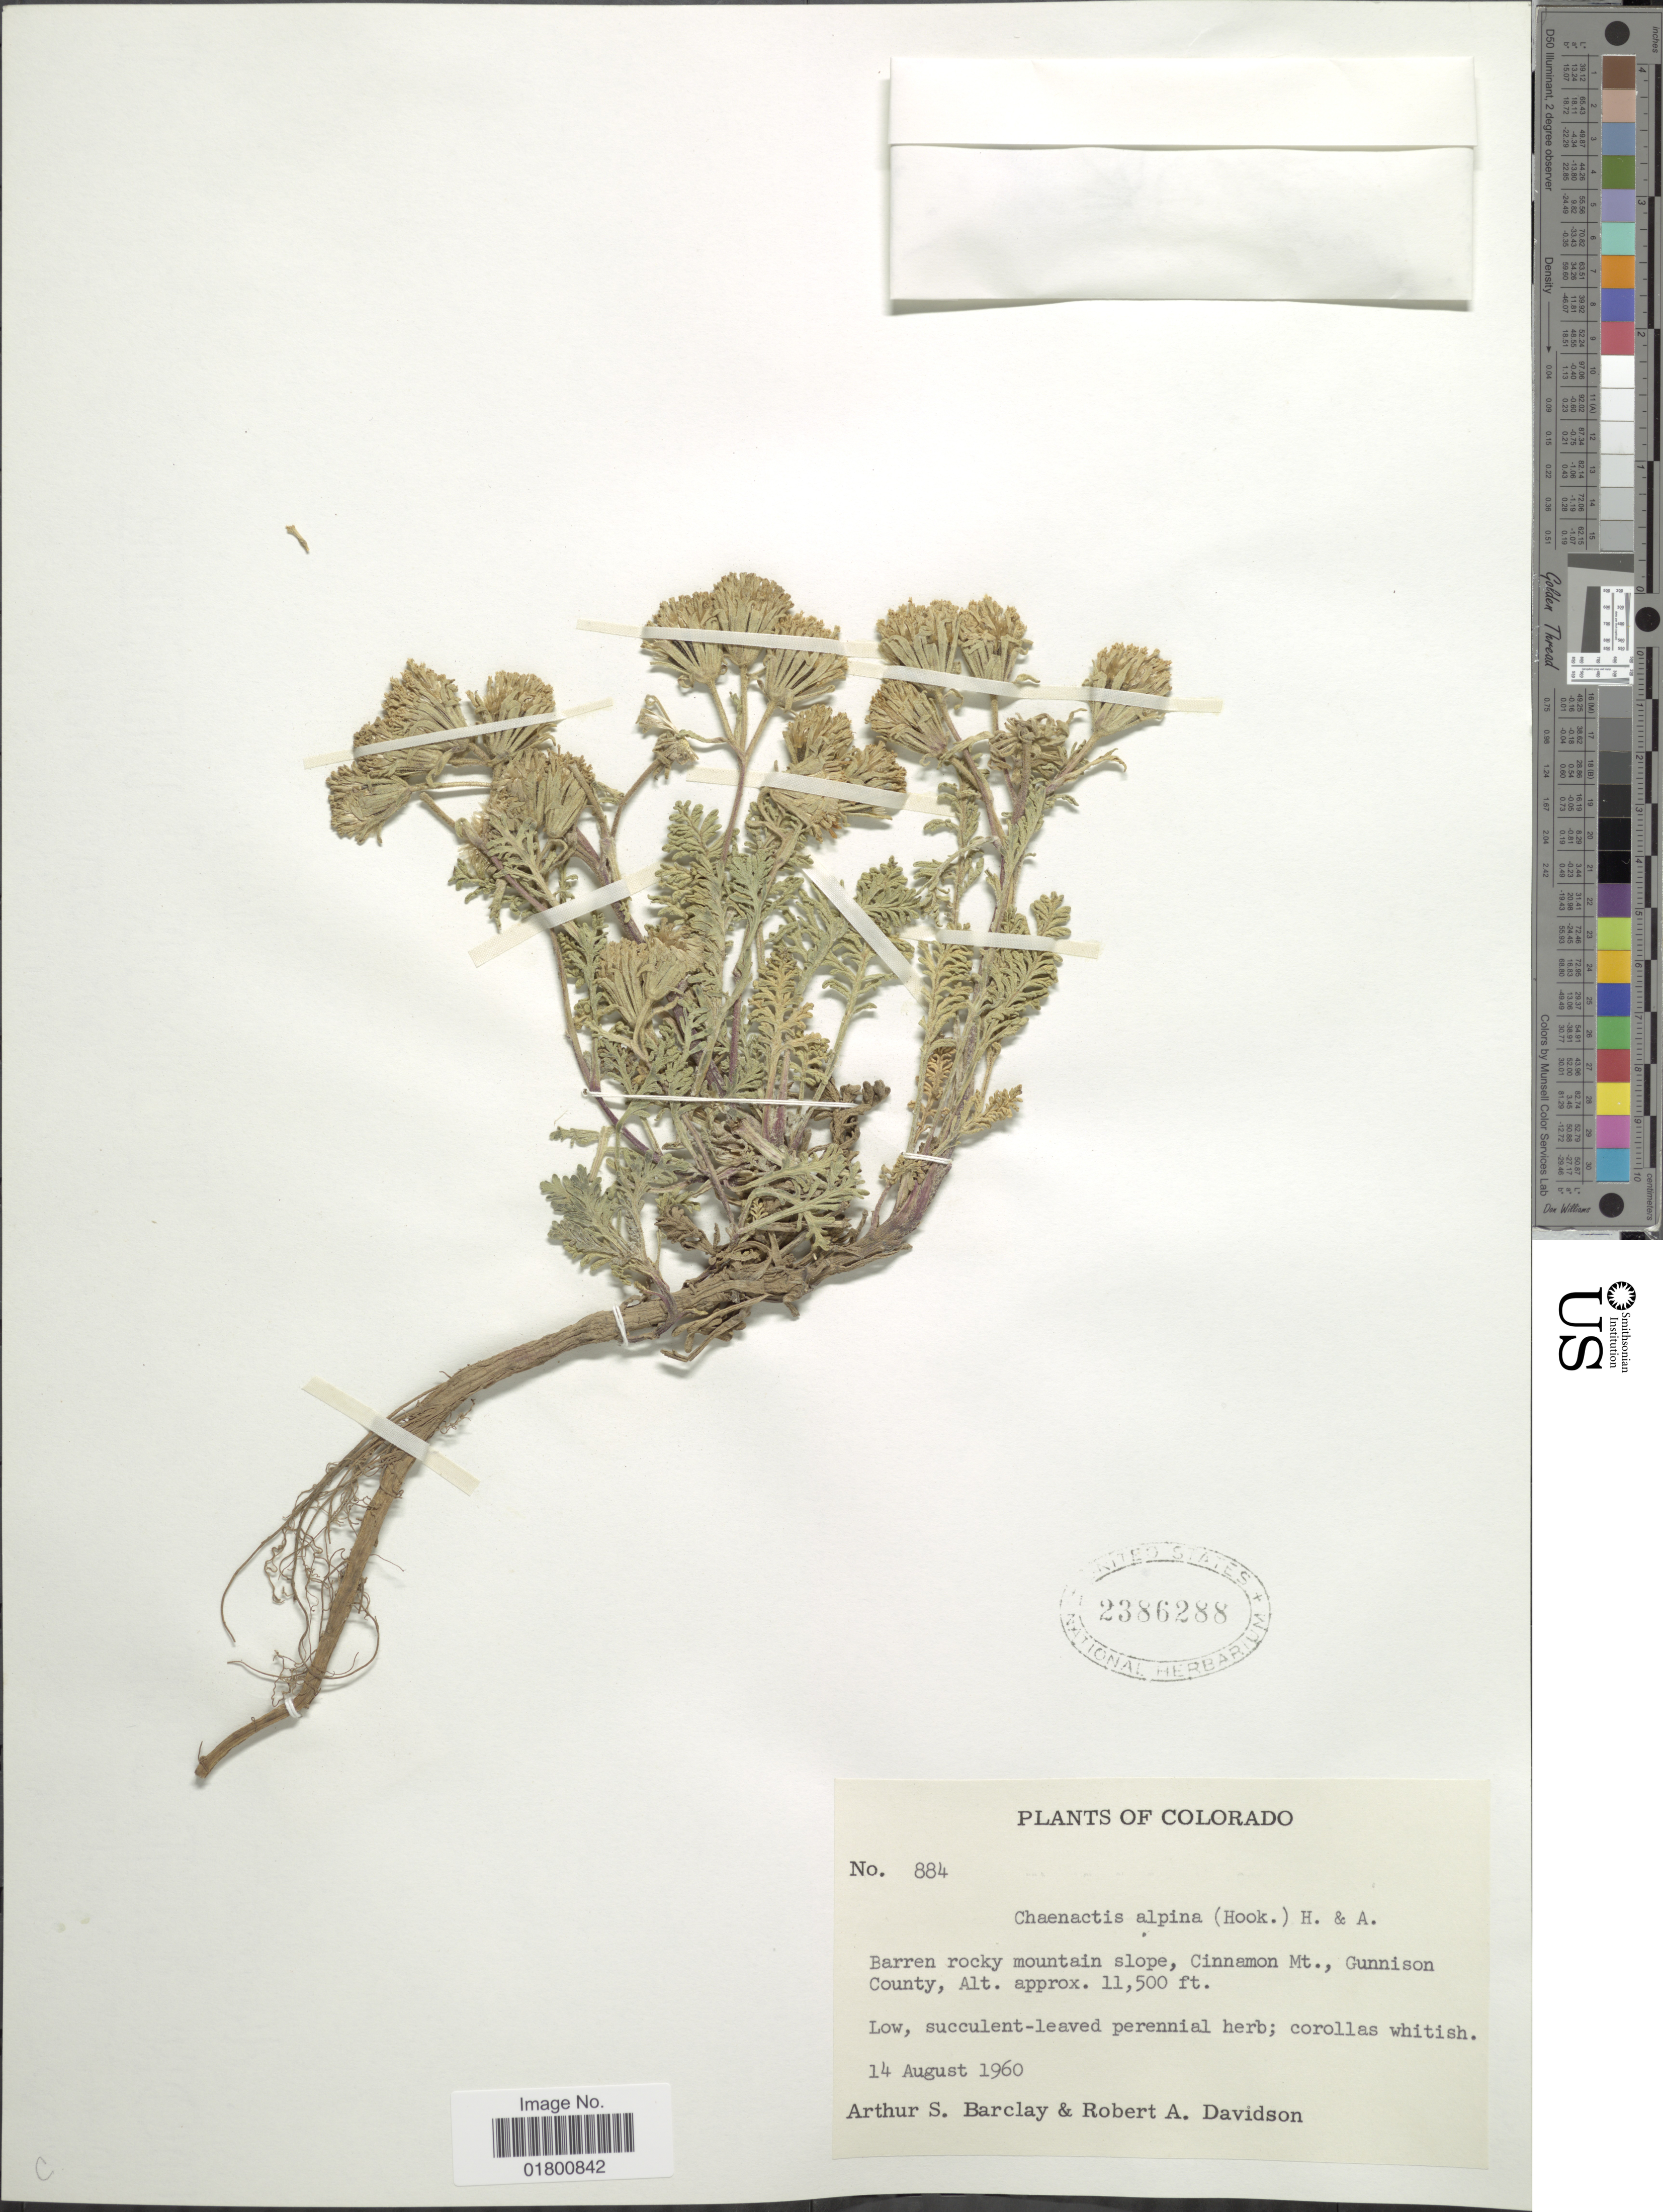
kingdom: Plantae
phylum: Tracheophyta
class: Magnoliopsida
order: Asterales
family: Asteraceae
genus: Chaenactis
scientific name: Chaenactis alpina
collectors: A. S. Barclay & R. A. Davidson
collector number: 884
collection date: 1960-08-14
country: United States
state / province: Colorado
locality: Barren rocky mountain slope, Cinnamon Mt., Gunnison County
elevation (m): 3505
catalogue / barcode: US 2386288